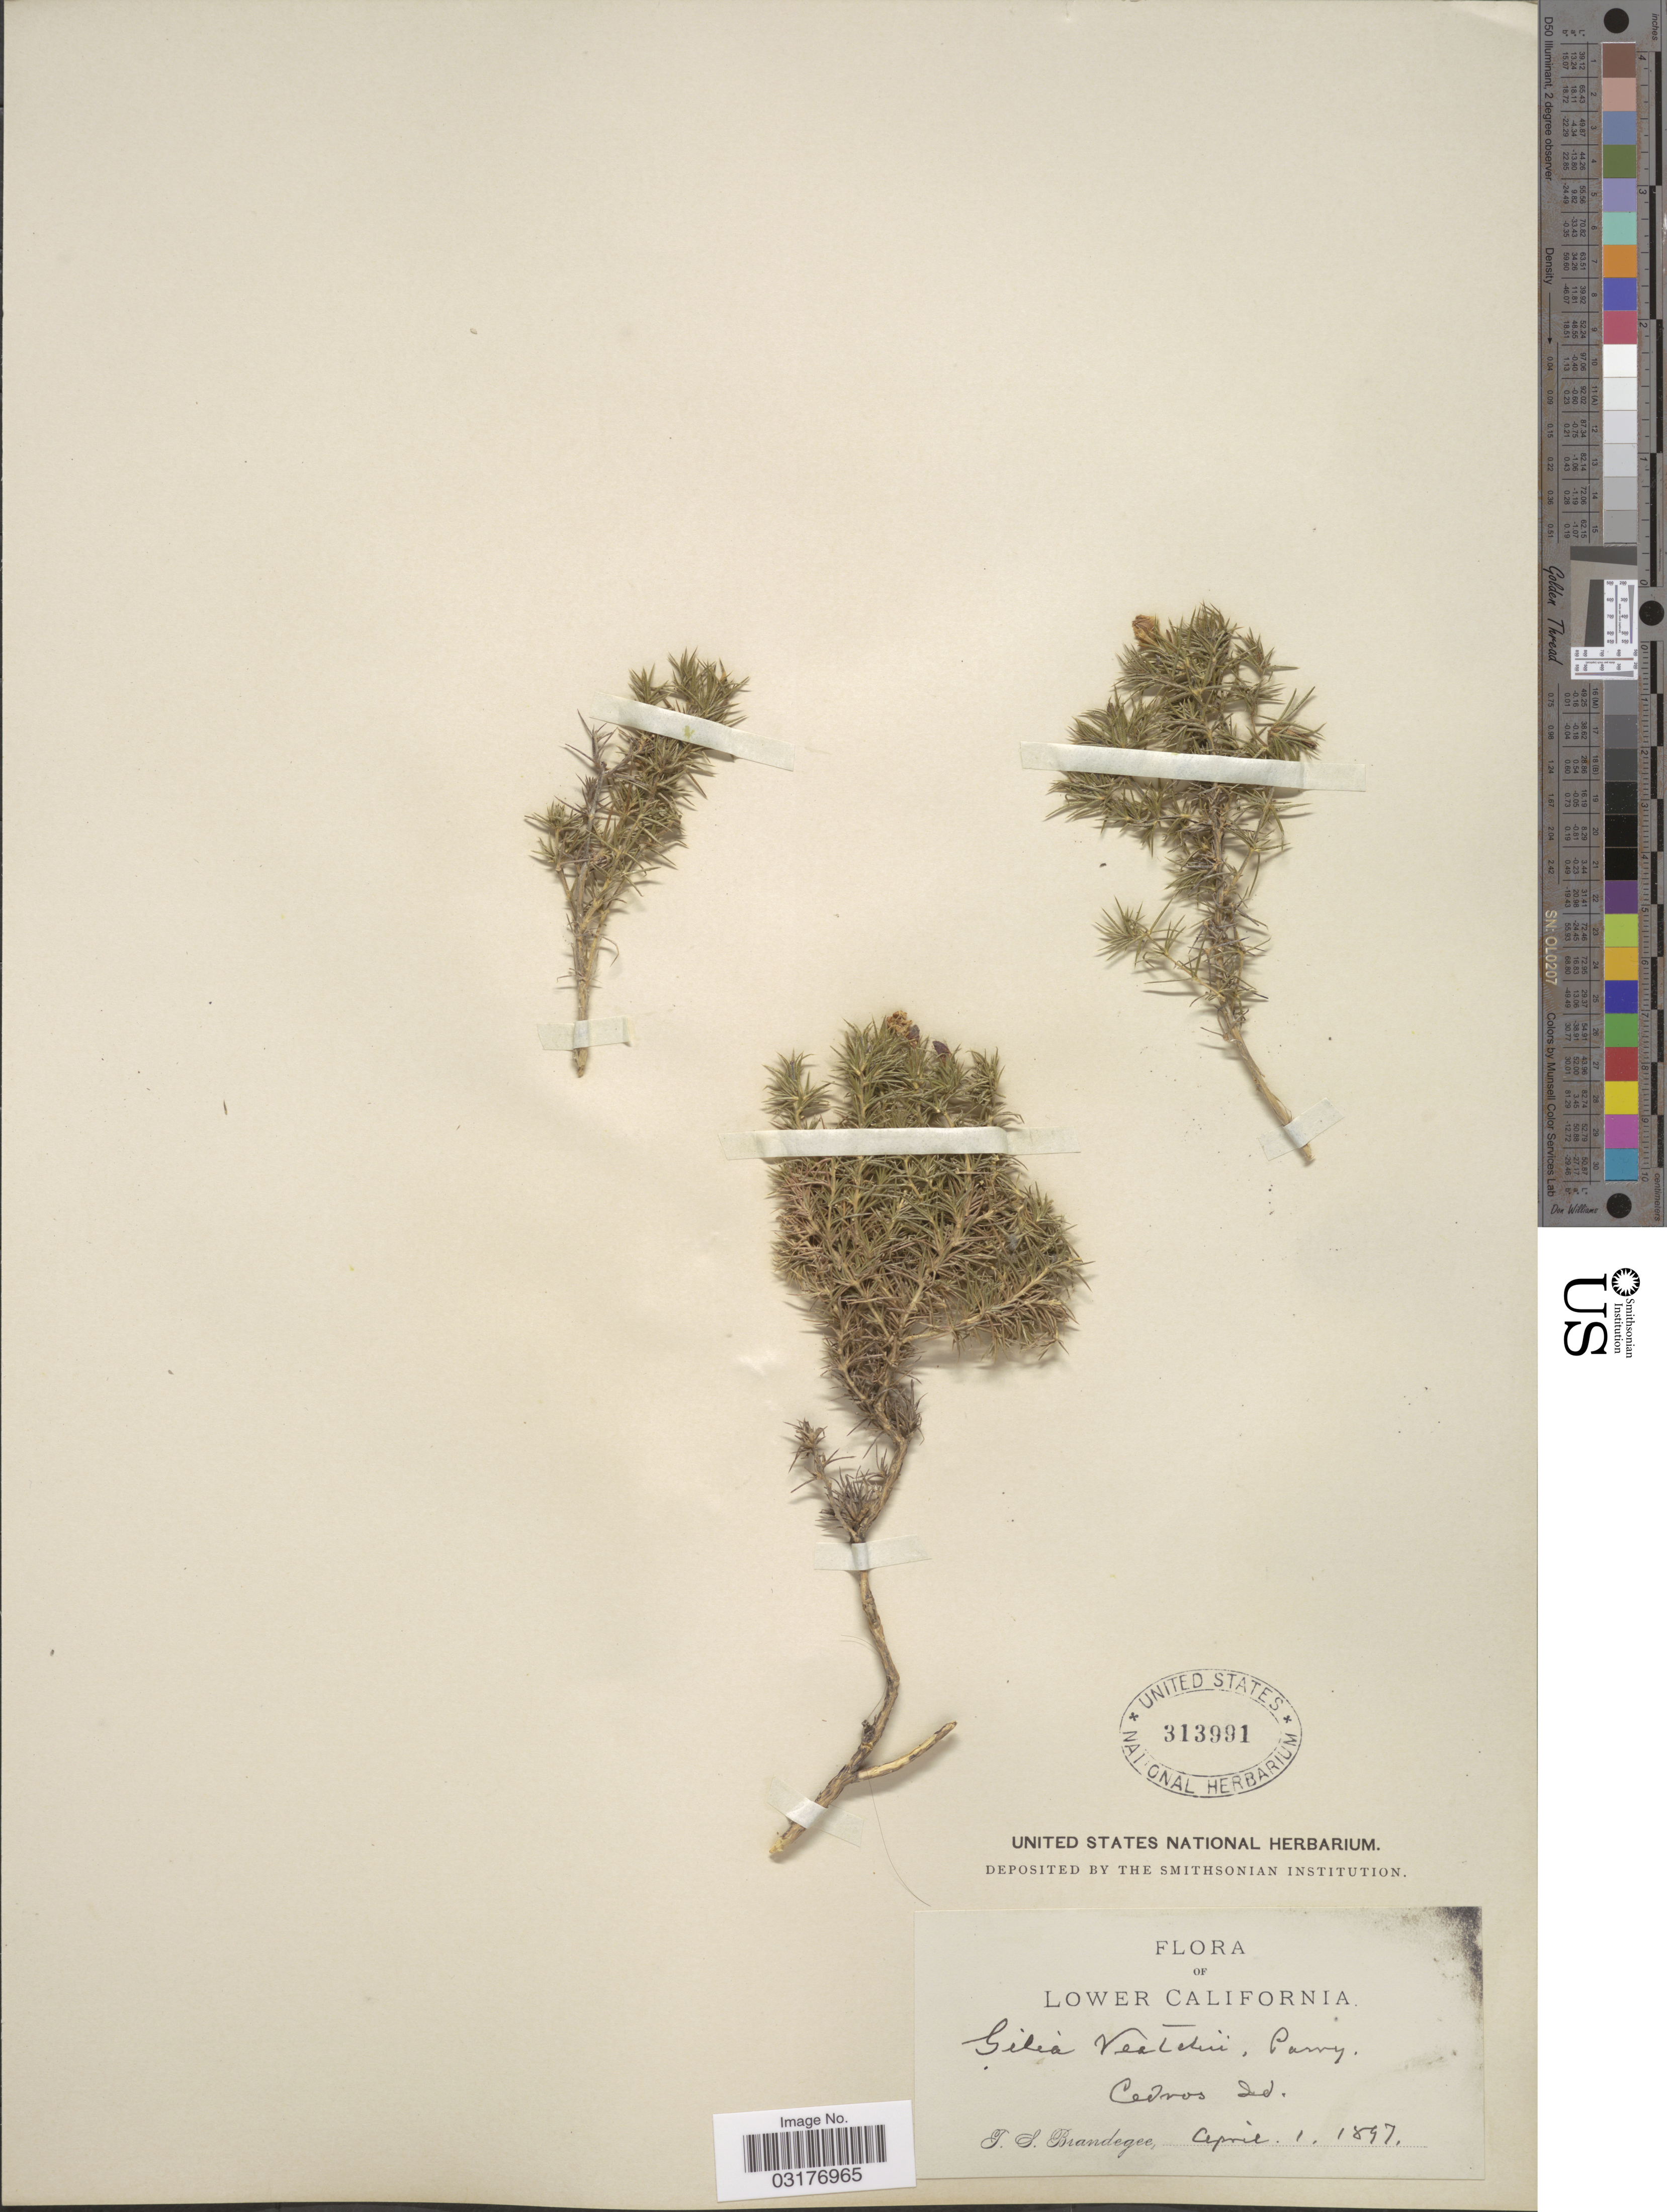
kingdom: Plantae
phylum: Tracheophyta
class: Magnoliopsida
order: Ericales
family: Polemoniaceae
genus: Linanthus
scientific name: Linanthus veatchii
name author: (Parry ex Greene) J.M. Porter & L.A. Johnson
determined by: Strong, Mark T., (BOT), Smithsonian Institution - National Museum of Natural History (UNITED STATES)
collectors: T. S. Brandegee (herbarium)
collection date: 1897-04-01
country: Mexico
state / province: Baja California Norte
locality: Lower California. Cedros Id.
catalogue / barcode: US 313991